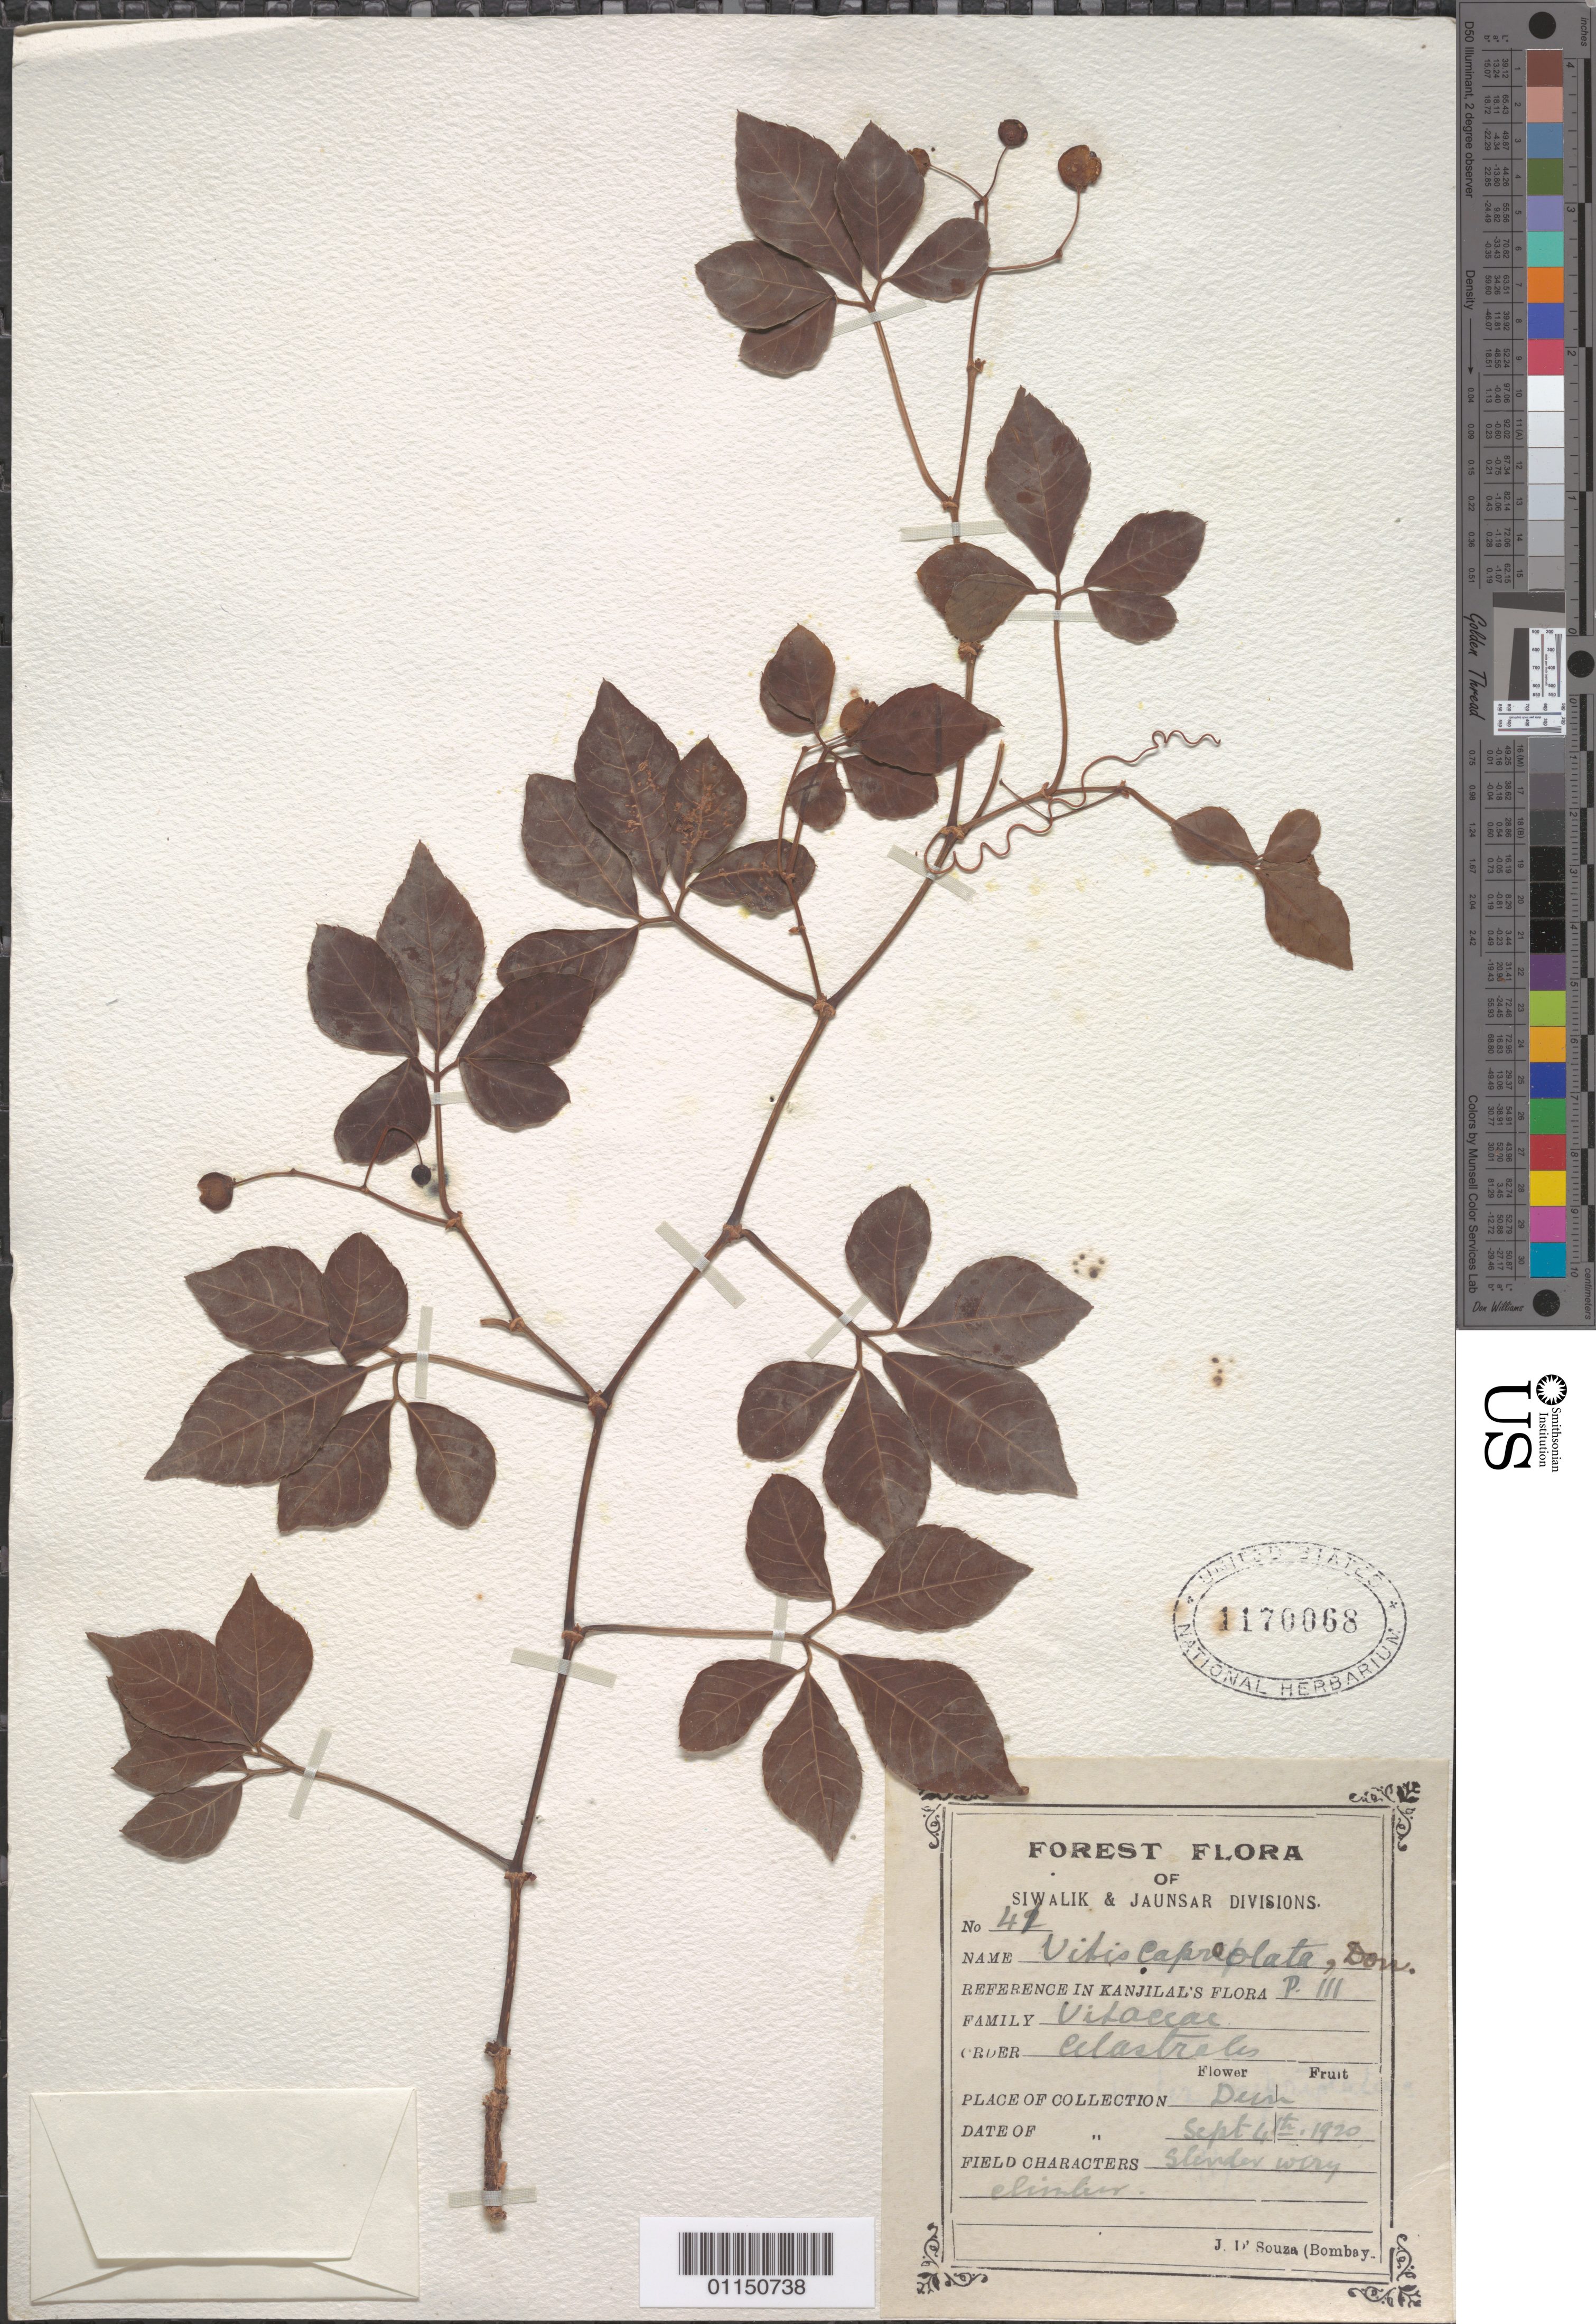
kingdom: Plantae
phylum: Tracheophyta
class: Magnoliopsida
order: Vitales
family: Vitaceae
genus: Tetrastigma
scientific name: Tetrastigma serrulatum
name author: (Roxb.) Planch.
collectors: J. de Souza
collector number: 41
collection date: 1920-09-04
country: India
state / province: Assam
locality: Kanjilal.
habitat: Climber.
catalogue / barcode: US 1170068